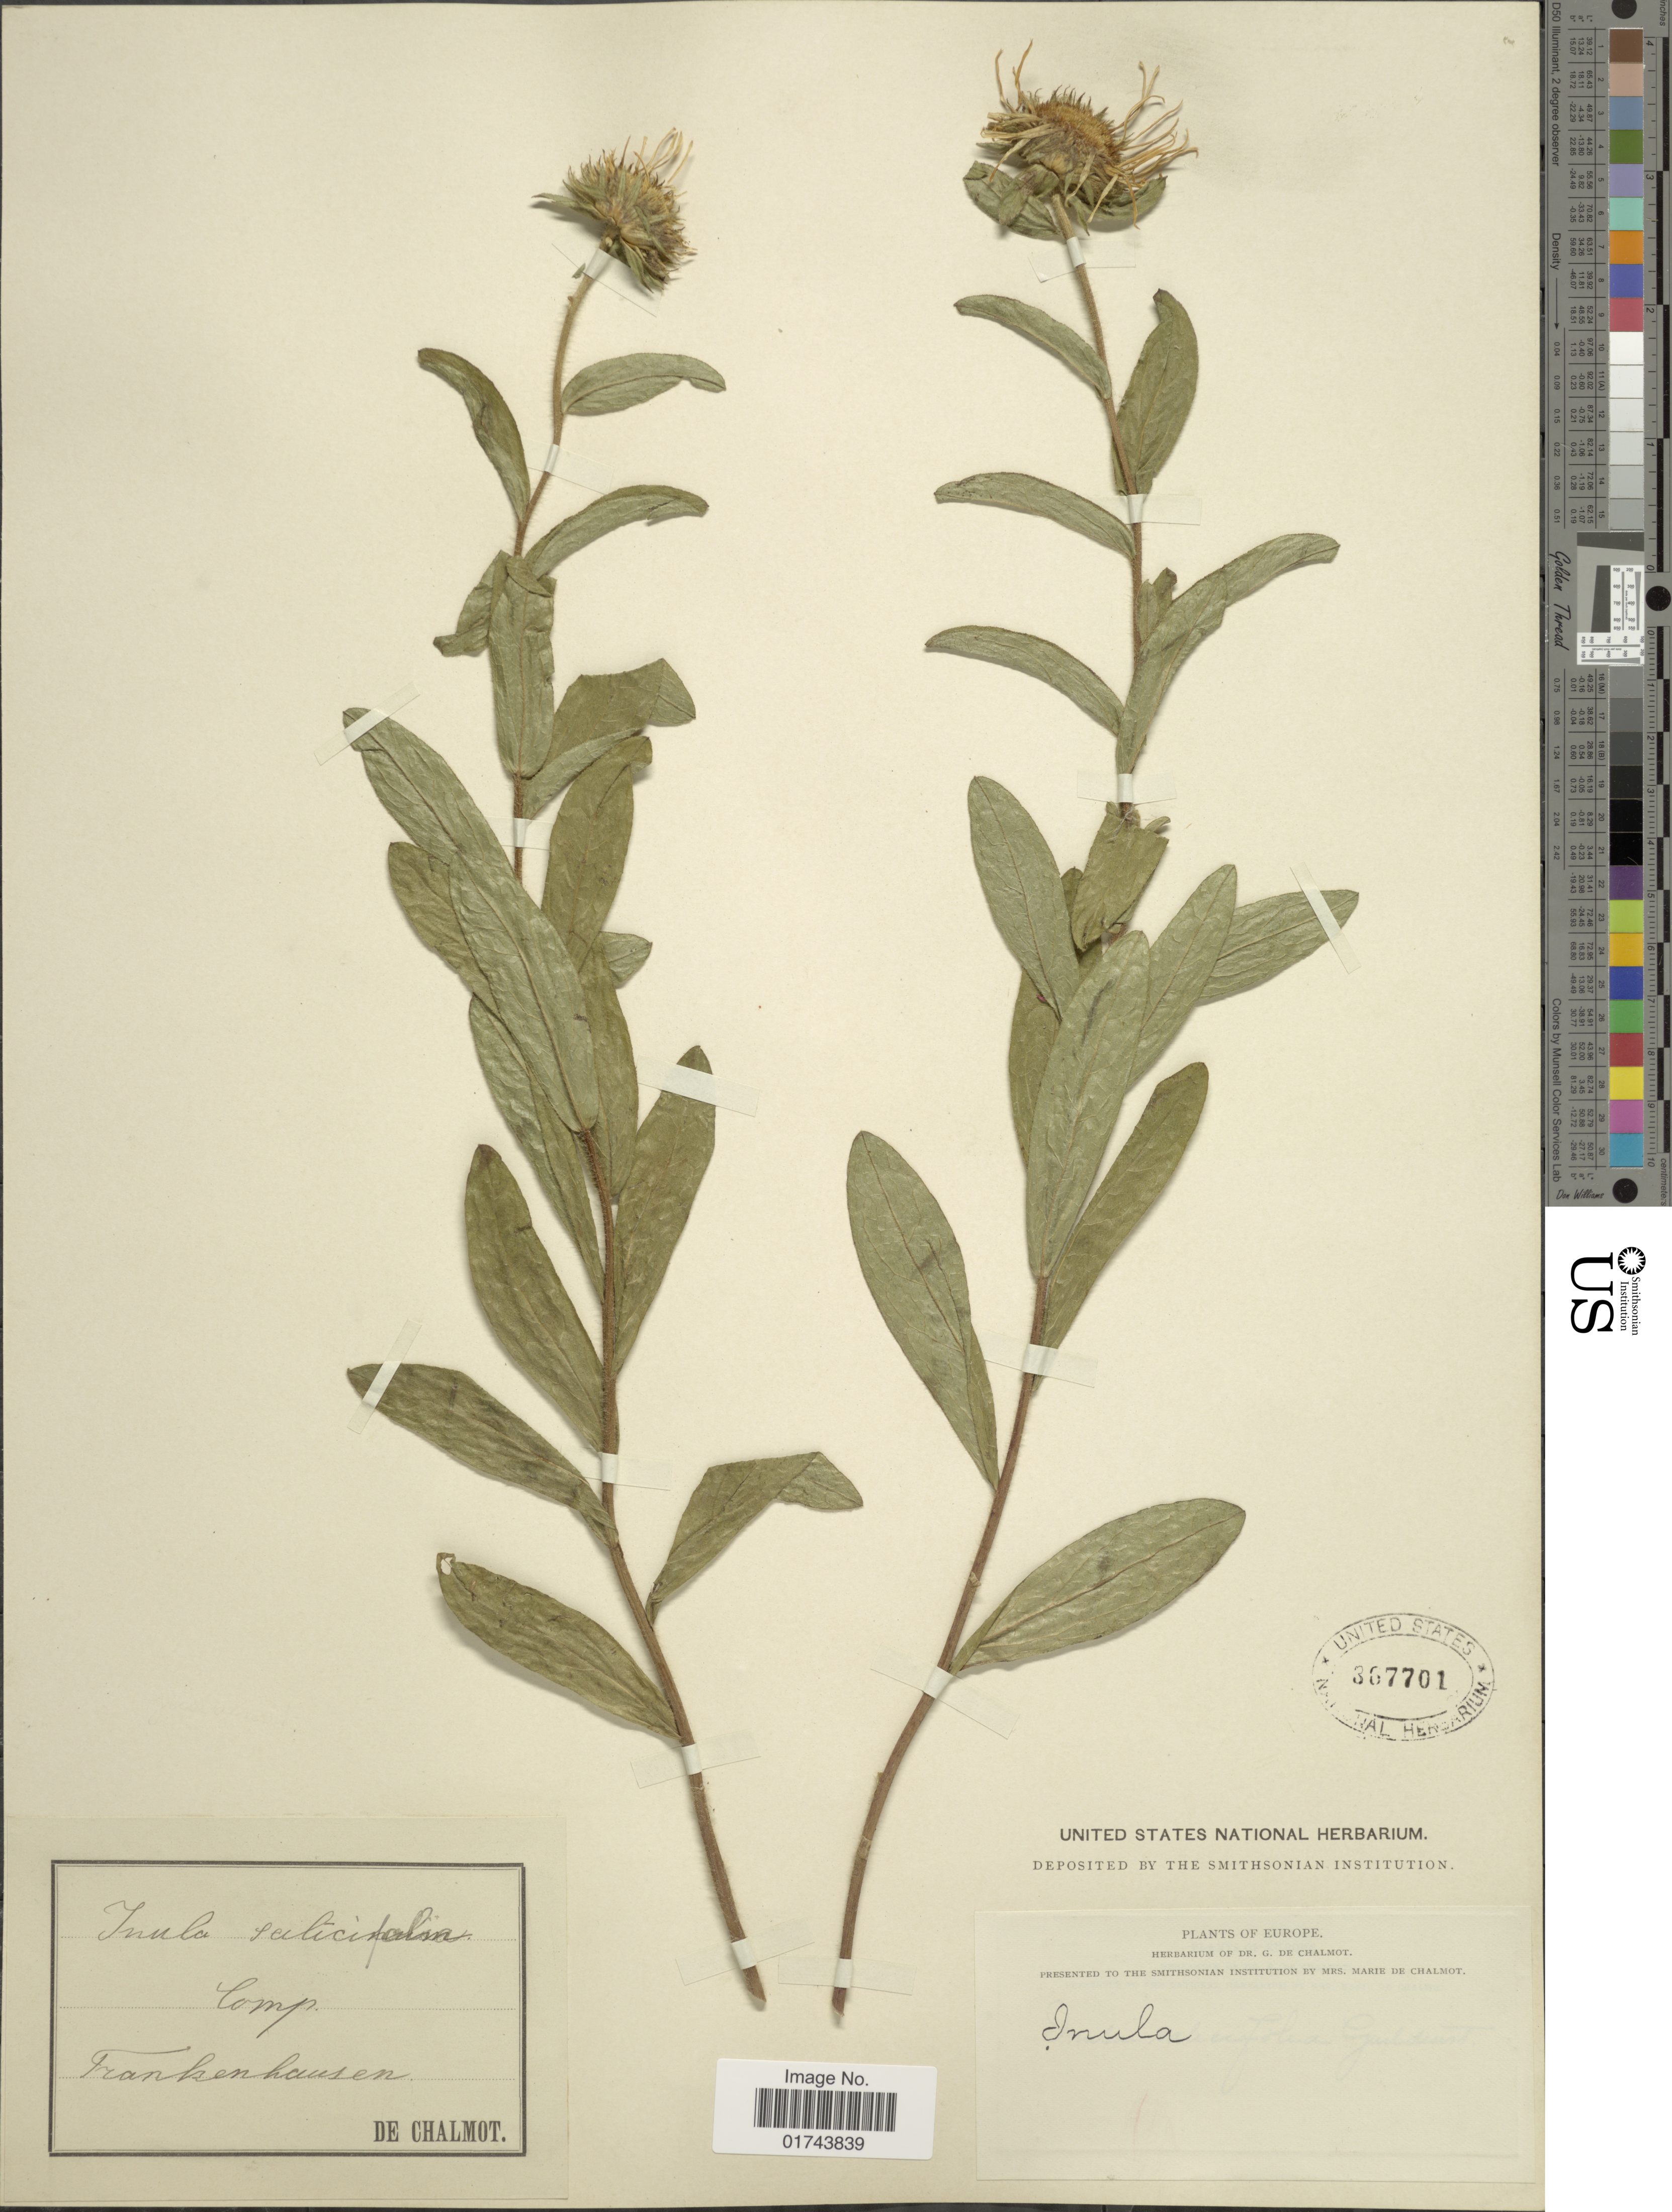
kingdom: Plantae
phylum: Tracheophyta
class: Magnoliopsida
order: Asterales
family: Asteraceae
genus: Inula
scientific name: Inula salicina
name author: L.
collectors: G. de Chalmot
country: Germany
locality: Frankenhausen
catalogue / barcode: US 367701